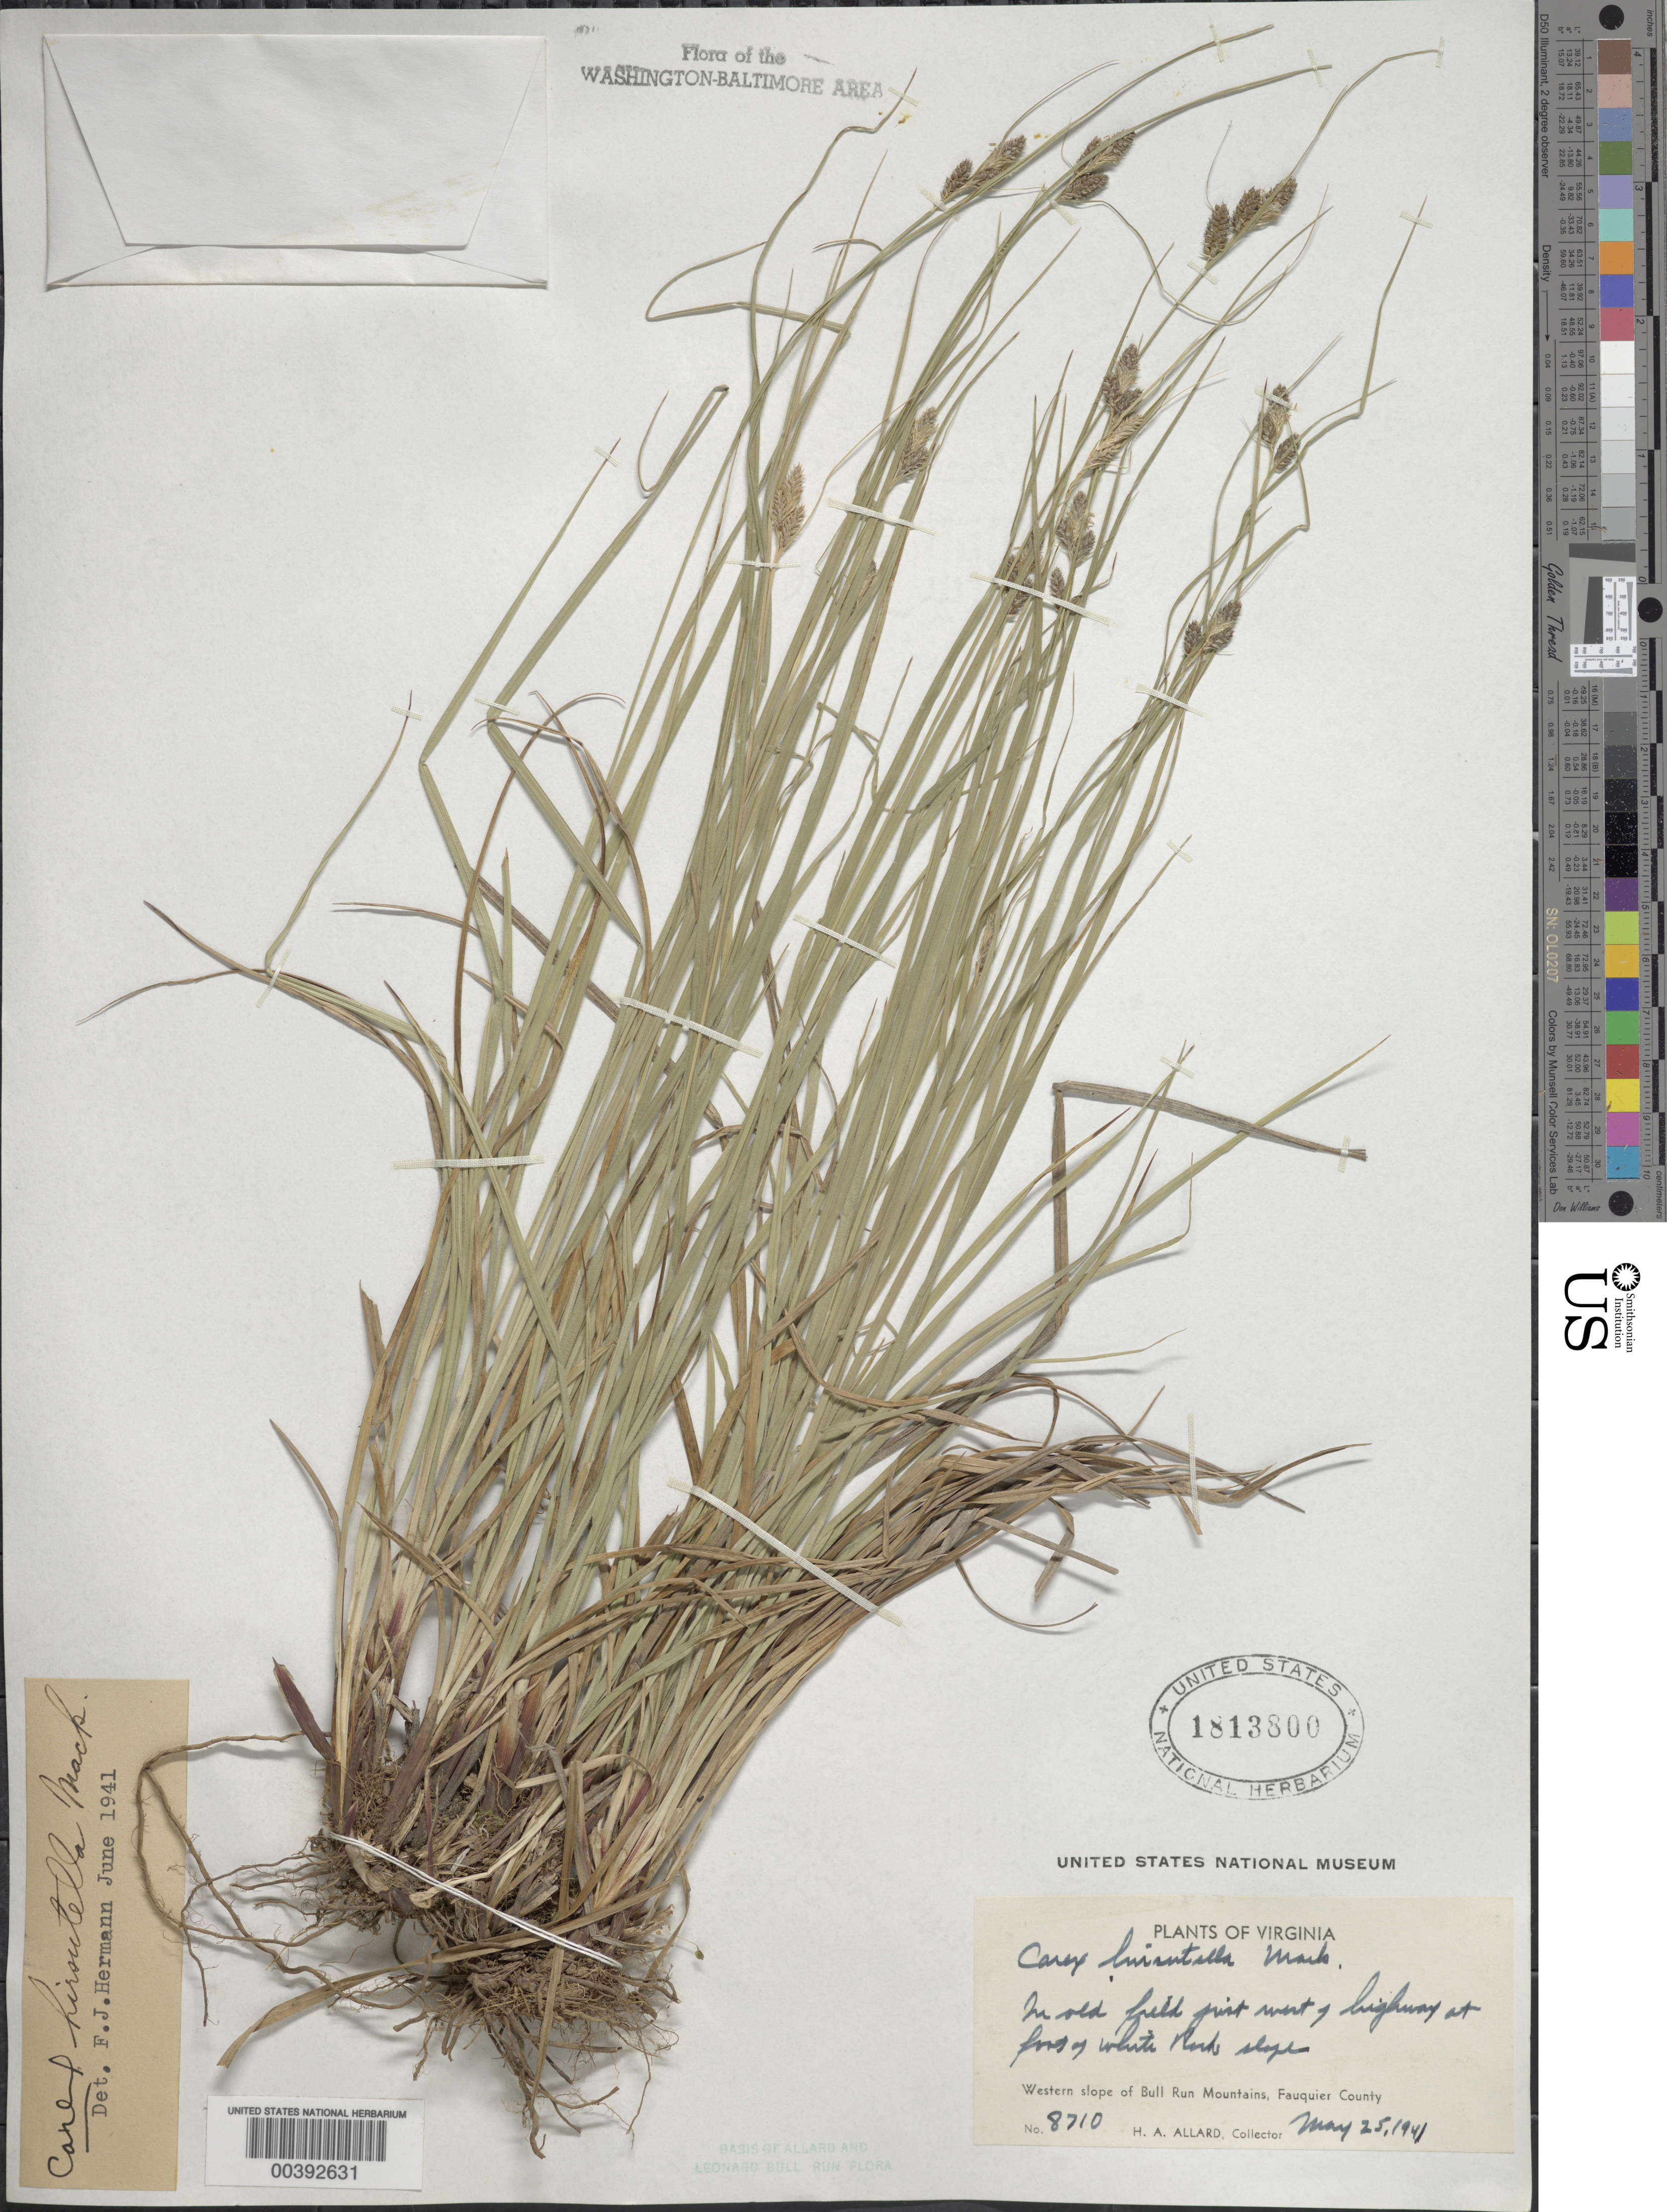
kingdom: Plantae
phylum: Tracheophyta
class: Liliopsida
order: Poales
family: Cyperaceae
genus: Carex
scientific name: Carex hirsutella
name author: Mack.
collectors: H. A. Allard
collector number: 8710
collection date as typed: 25 May 1941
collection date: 1941-05-25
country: United States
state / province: Virginia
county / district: Fauquier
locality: White Rocks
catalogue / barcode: US 1813800